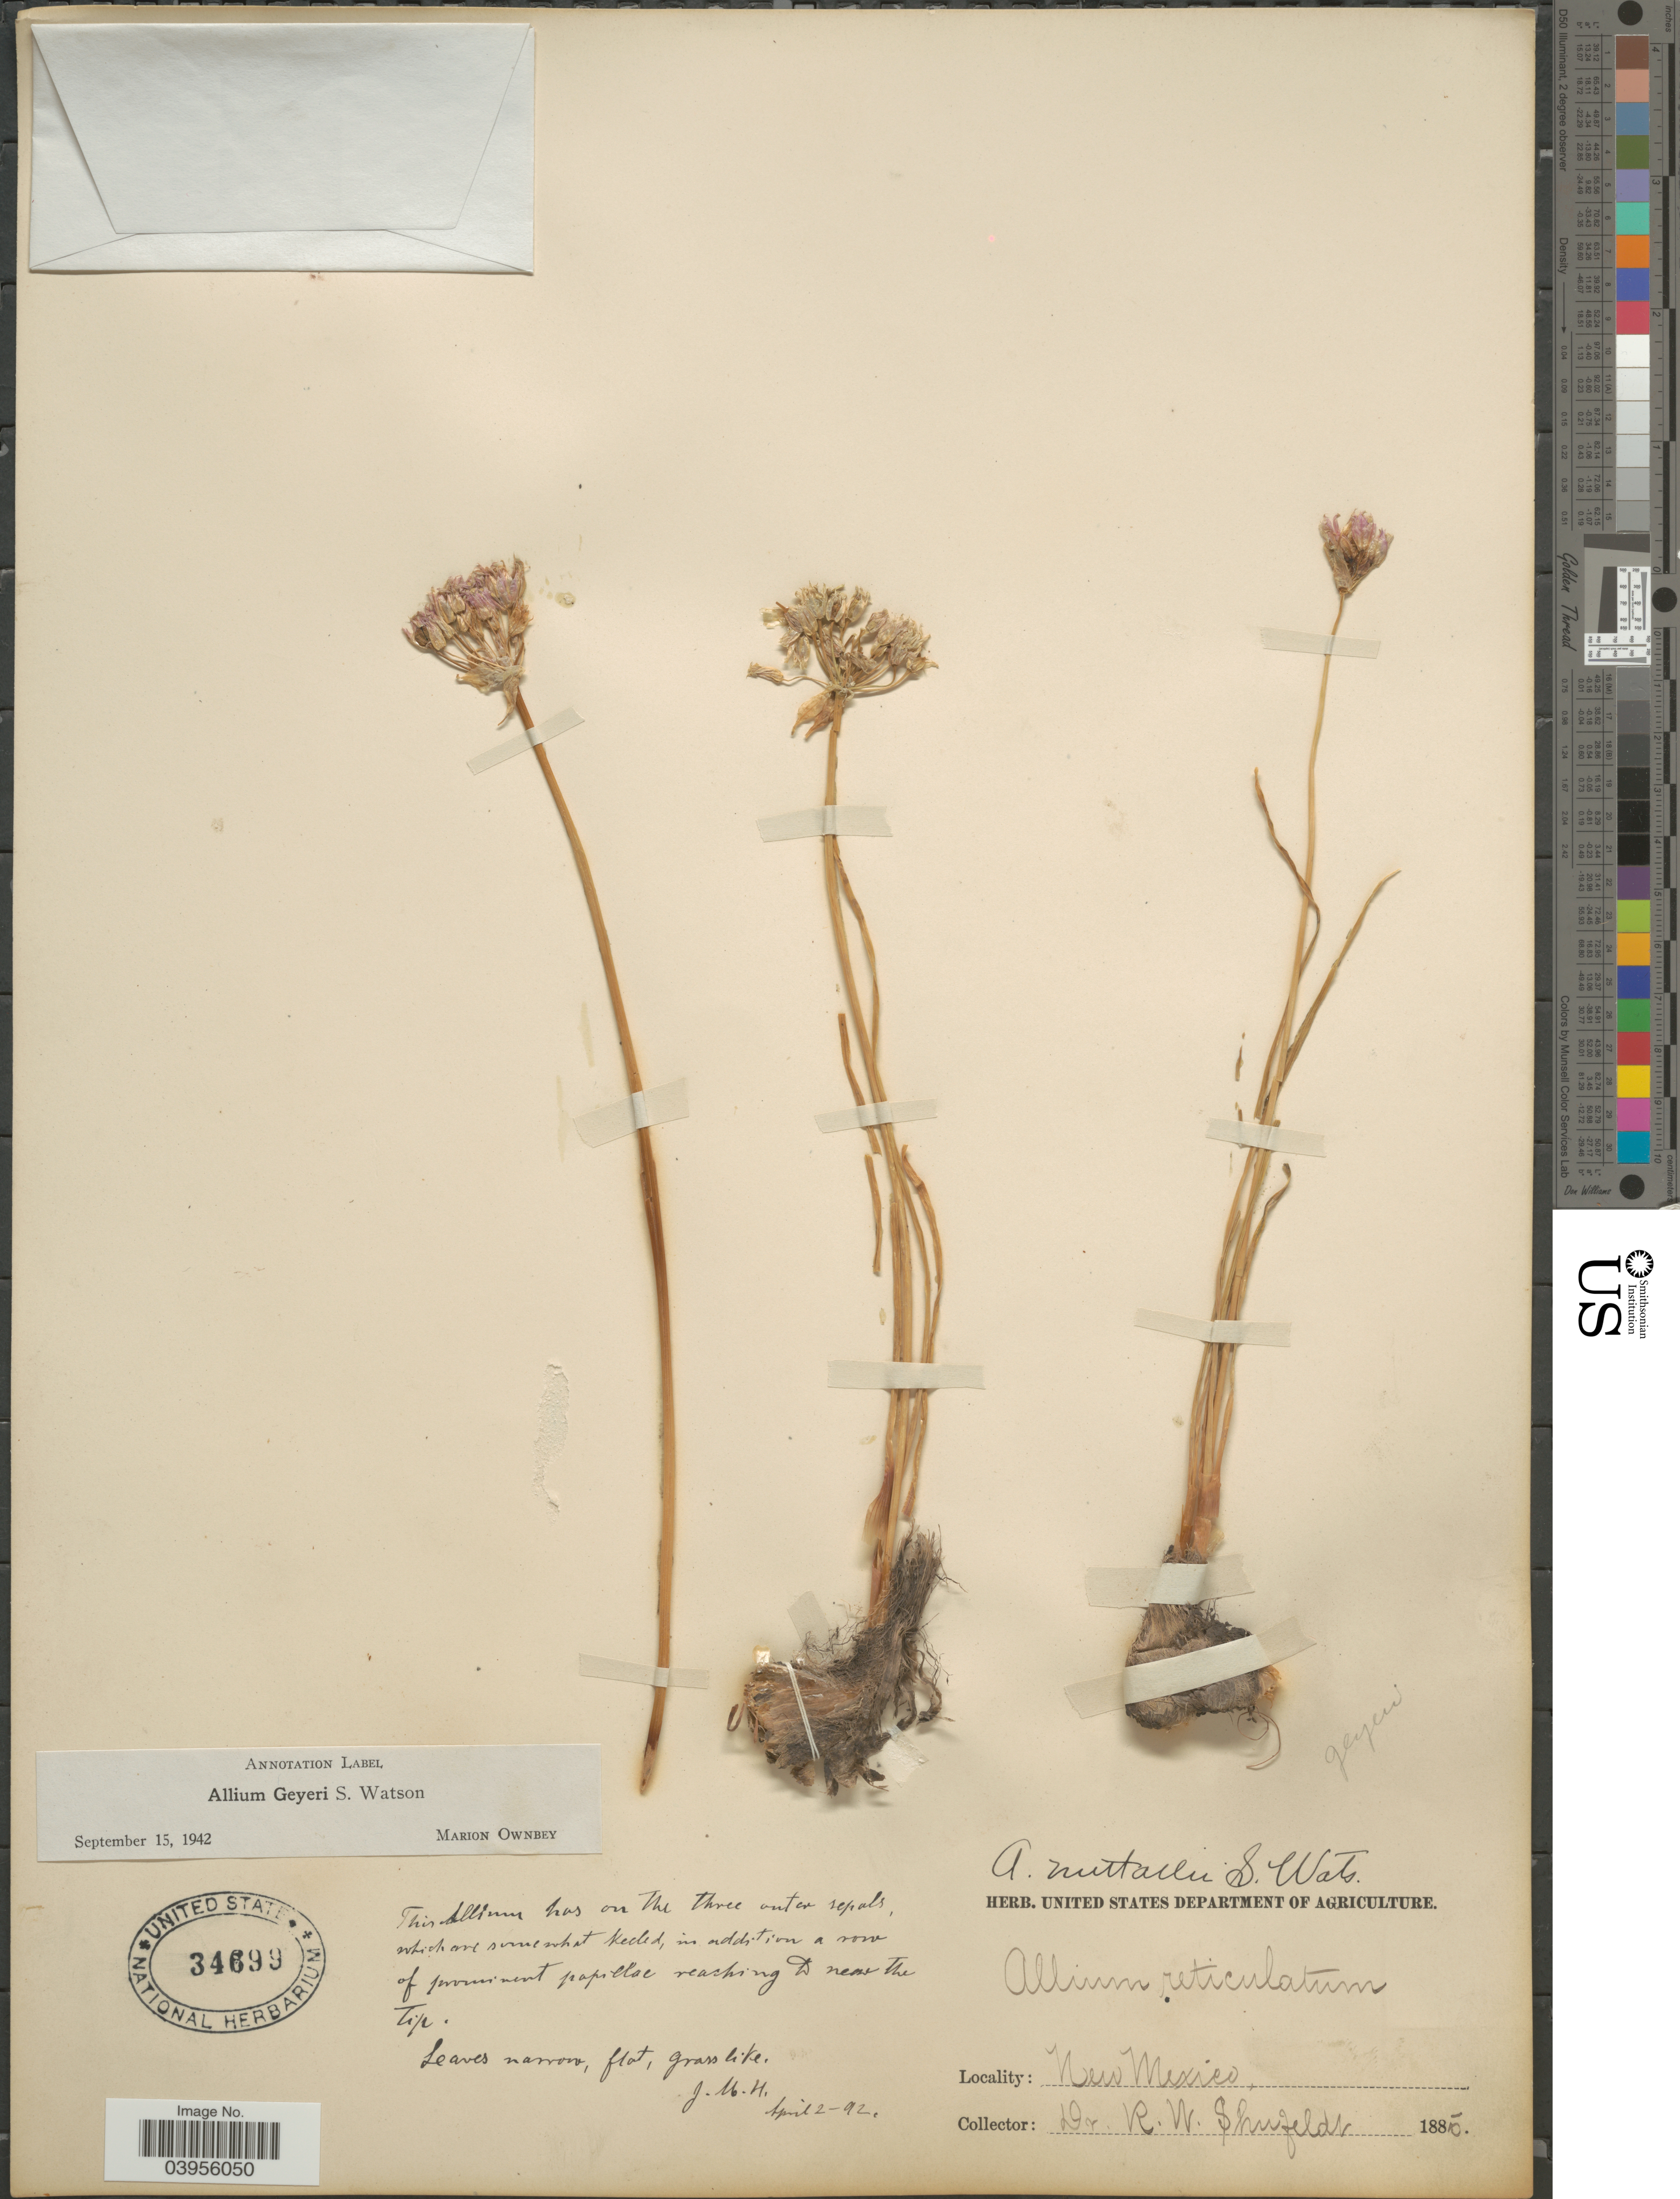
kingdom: Plantae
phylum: Tracheophyta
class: Liliopsida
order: Asparagales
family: Amaryllidaceae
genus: Allium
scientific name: Allium geyeri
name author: S. Watson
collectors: R. Shufeldt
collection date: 1885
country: United States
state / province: New Mexico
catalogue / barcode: US 34699